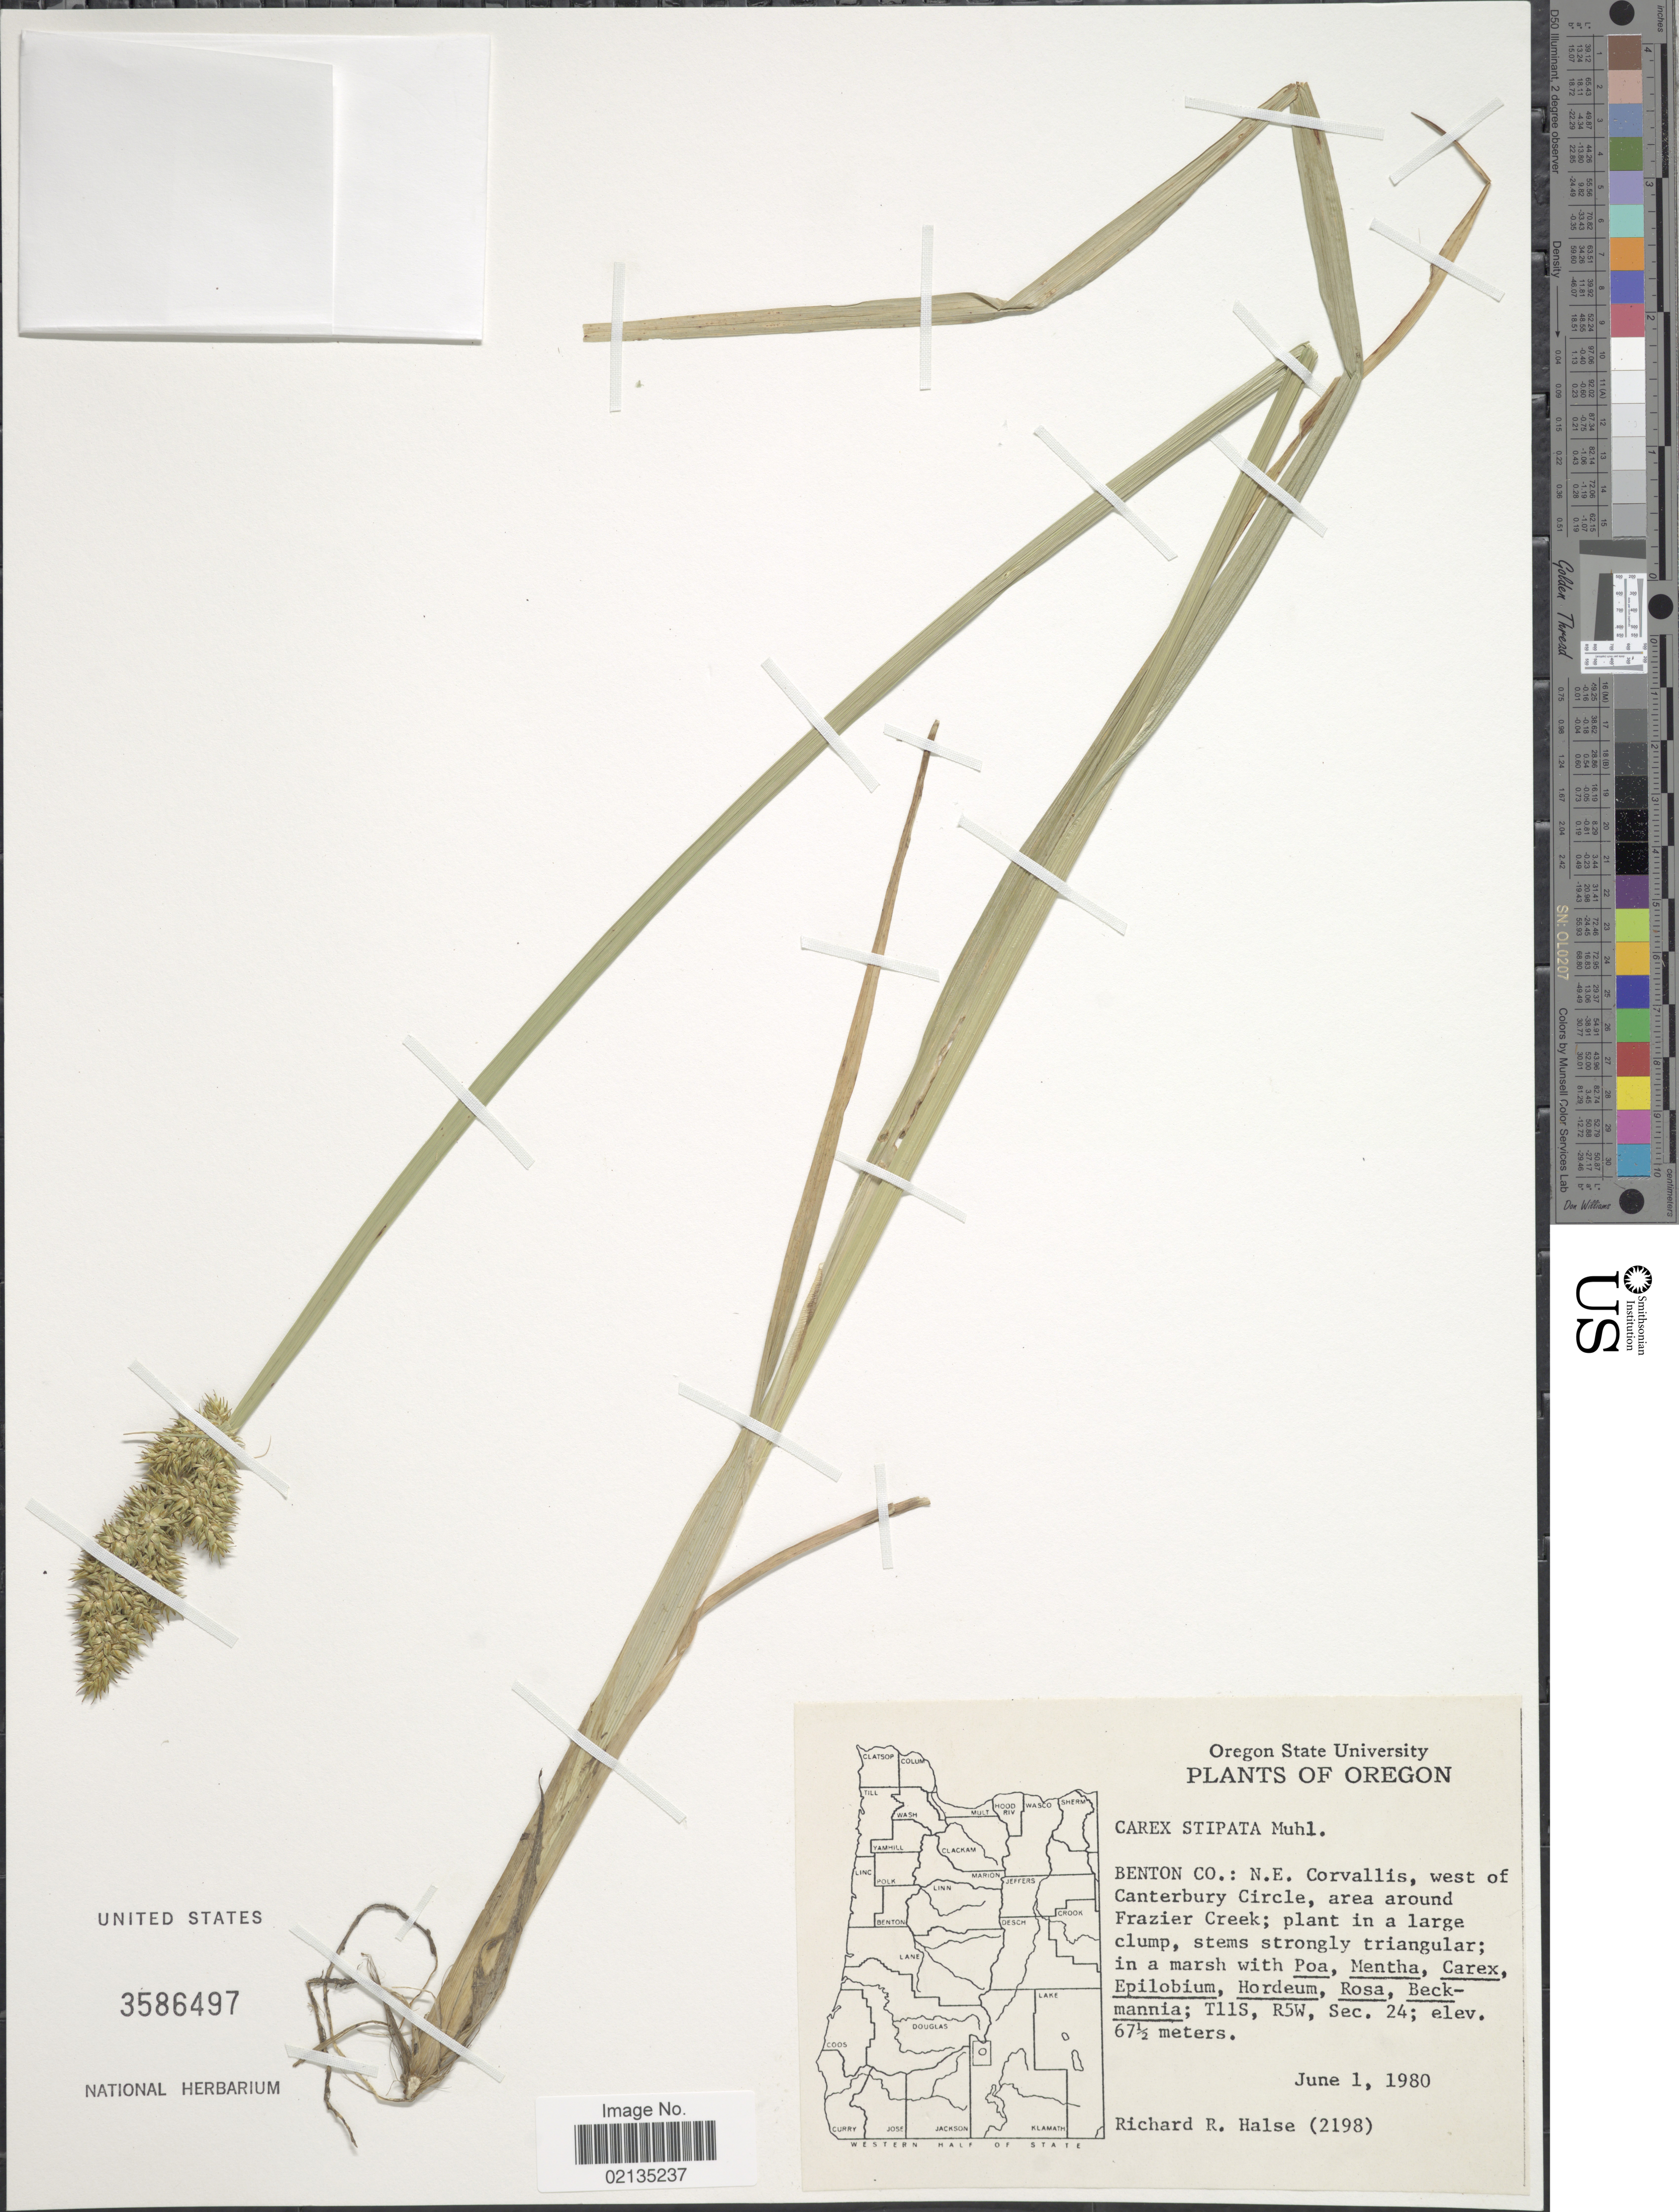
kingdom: Plantae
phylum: Tracheophyta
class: Liliopsida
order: Poales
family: Cyperaceae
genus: Carex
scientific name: Carex stipata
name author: Muhl. ex Willd.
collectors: R. Halse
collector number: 2198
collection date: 1980-06-01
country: United States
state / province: Oregon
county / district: Benton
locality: Oregon. Benton Co.: N.E. Corvallis, west of Canterbury Circle. area around Frazier Creek.T11S, R5W, Sec. 24.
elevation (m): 67.5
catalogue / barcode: US 3586497